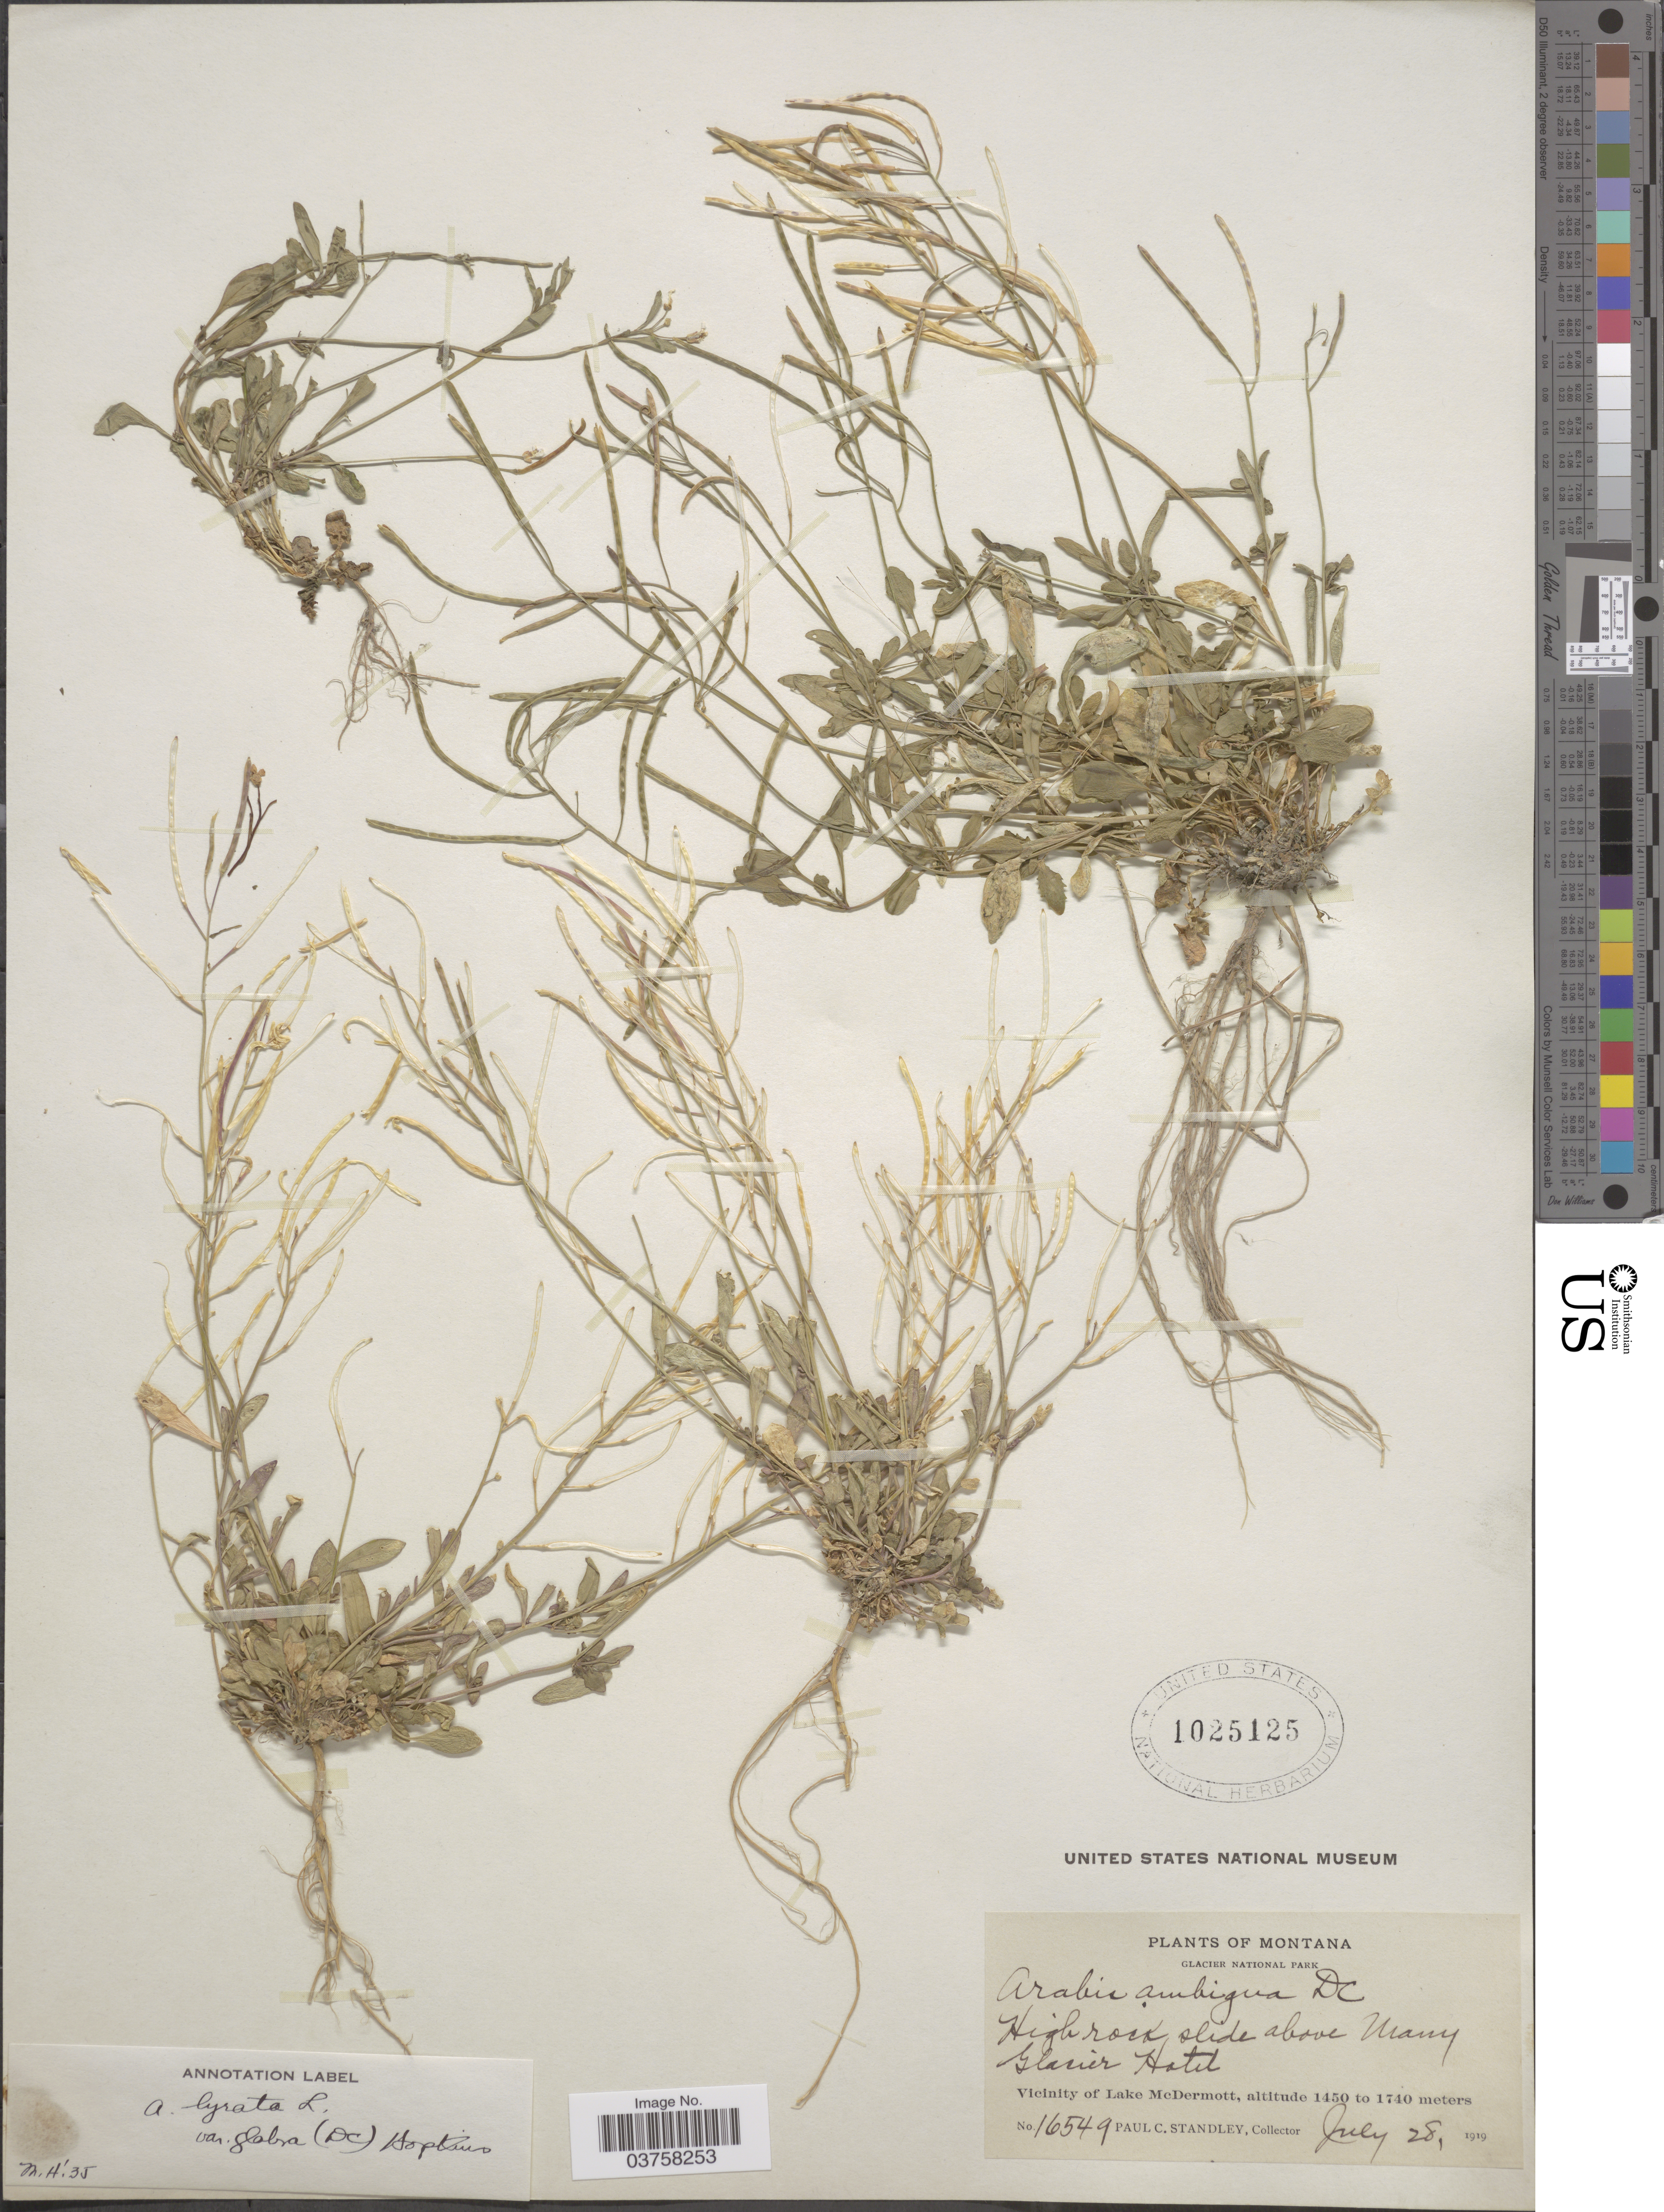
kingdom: Plantae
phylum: Tracheophyta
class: Magnoliopsida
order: Brassicales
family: Brassicaceae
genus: Arabidopsis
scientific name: Arabidopsis lyrata subsp. kamchatica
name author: (Fisch. ex DC.) O'Kane & Al-Shehbaz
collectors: P. C. Standley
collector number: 16549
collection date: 1919-07-28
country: United States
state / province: Montana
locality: Glacier National Park. High rock slide above Many Glacier Hotel. Vicinity of Lake McDermott.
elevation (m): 1450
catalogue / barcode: US 1025125